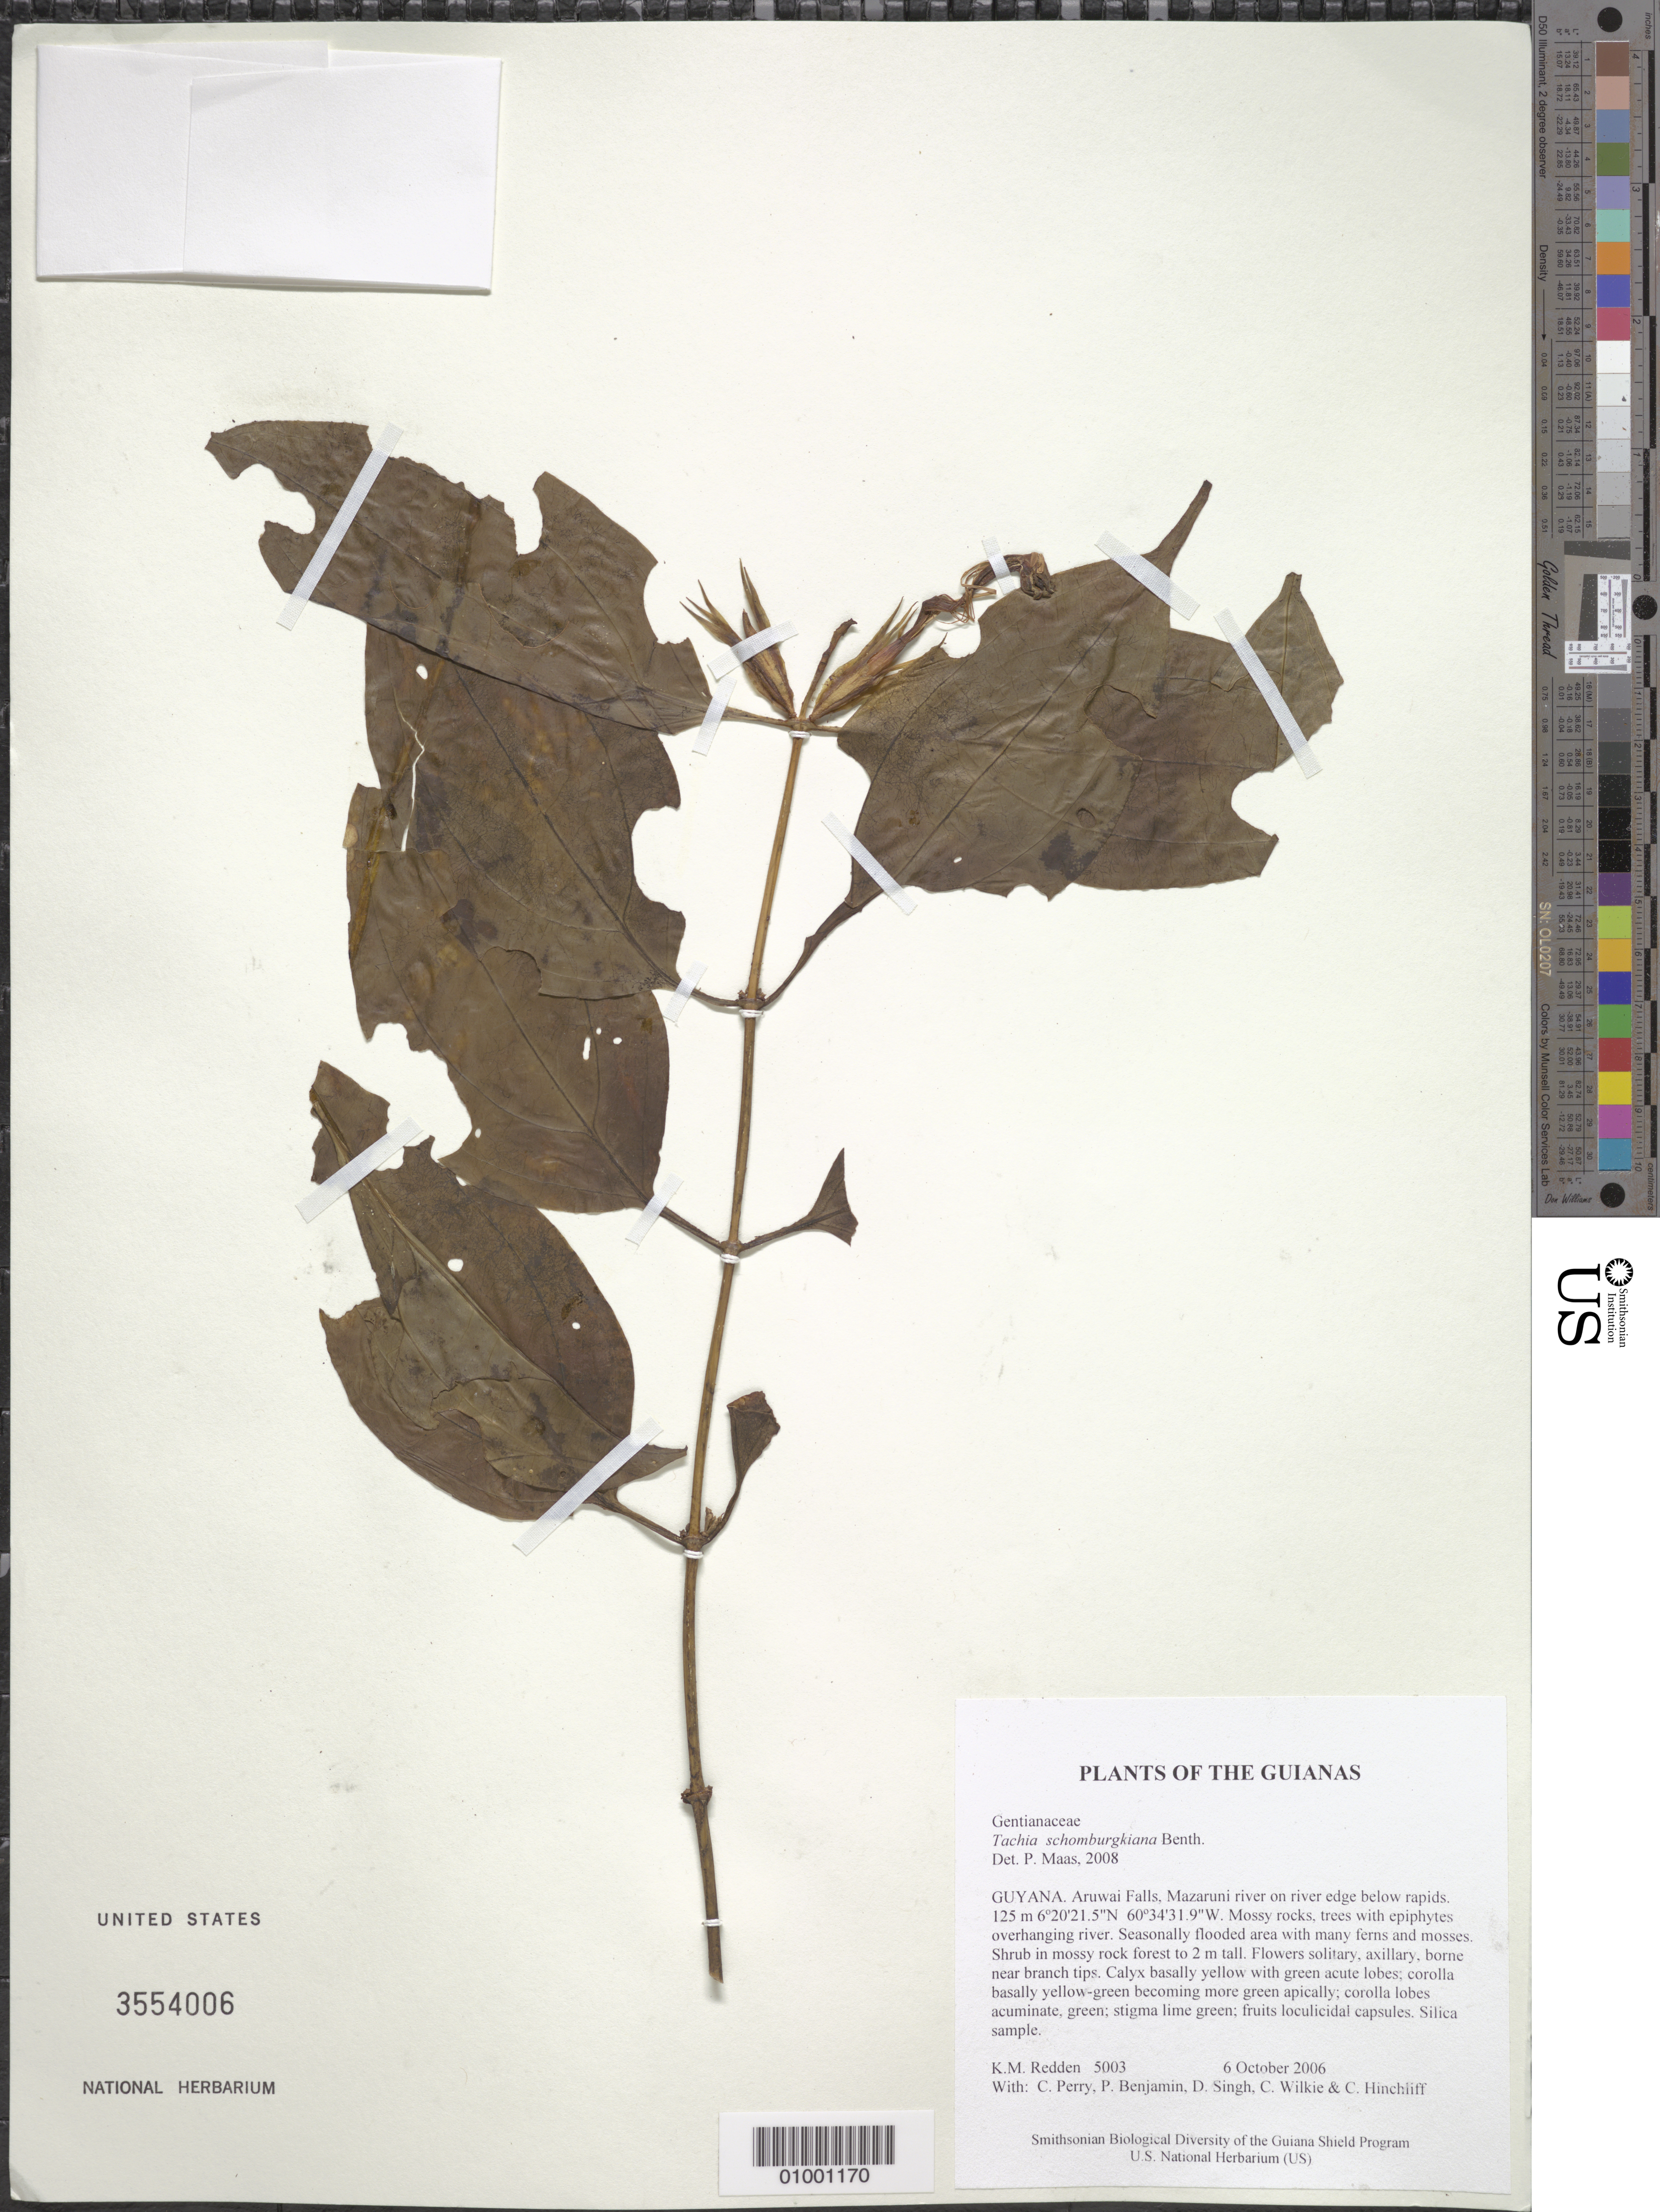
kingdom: Plantae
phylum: Tracheophyta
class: Magnoliopsida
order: Gentianales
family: Gentianaceae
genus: Tachia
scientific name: Tachia schomburgkiana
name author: Benth.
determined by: Maas, Paul J. M.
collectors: K. M. Redden, C. Perry, P. Benjamin, D. Singh, C. Wilkie & C. E. Hinchliff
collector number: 5003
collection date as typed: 6 October 2006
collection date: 2006-10-06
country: Guyana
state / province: Cuyuni-Mazaruni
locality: Arawai Falls, Mazaruni river on river edge below rapids.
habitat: Mossy rocks, trees with epiphytes overhanging river. Seasonally flooded area with many ferns and mosses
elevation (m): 125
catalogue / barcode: US 3554006